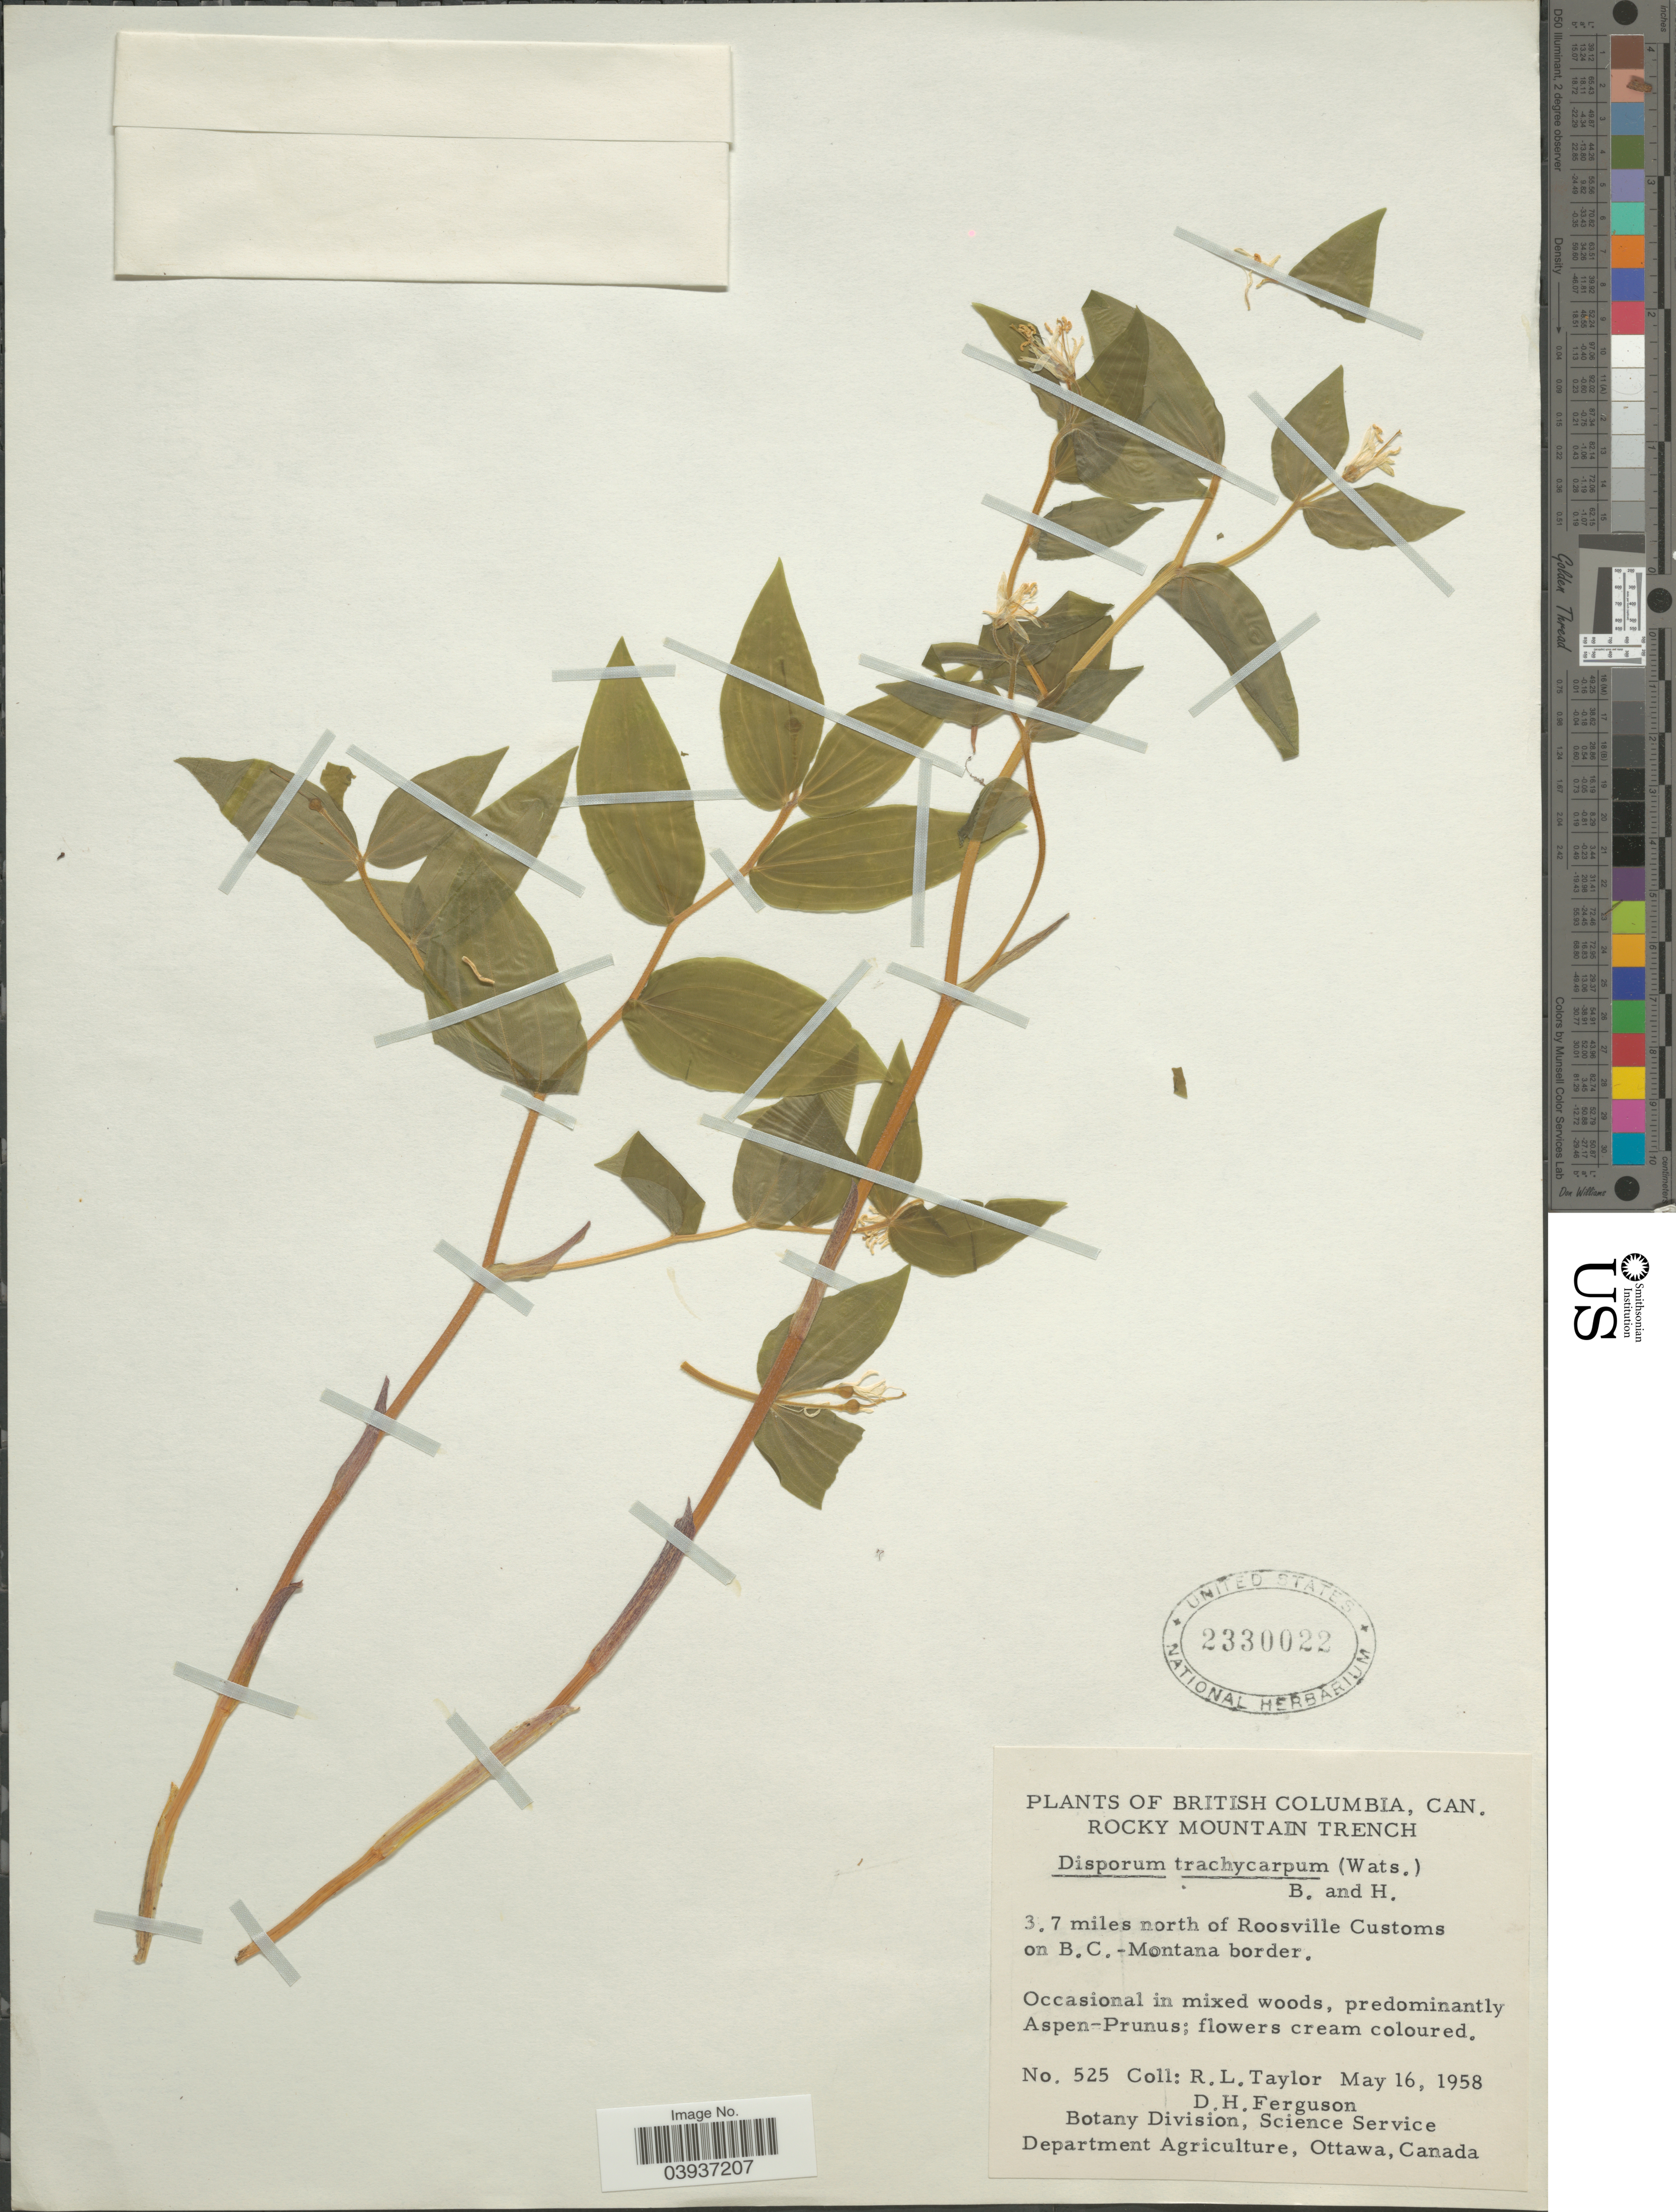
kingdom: Plantae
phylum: Tracheophyta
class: Liliopsida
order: Liliales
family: Colchicaceae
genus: Disporum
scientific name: Disporum trachycarpum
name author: (S. Watson) Benth. & Hook. f.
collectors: R. Taylor & D. Ferguson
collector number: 525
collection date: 1958-05-16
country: Canada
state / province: British Columbia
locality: Rocky Mountain Trench. 3.7 miles north of Roosville Customs on B.C.-Montana border.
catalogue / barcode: US 2330022